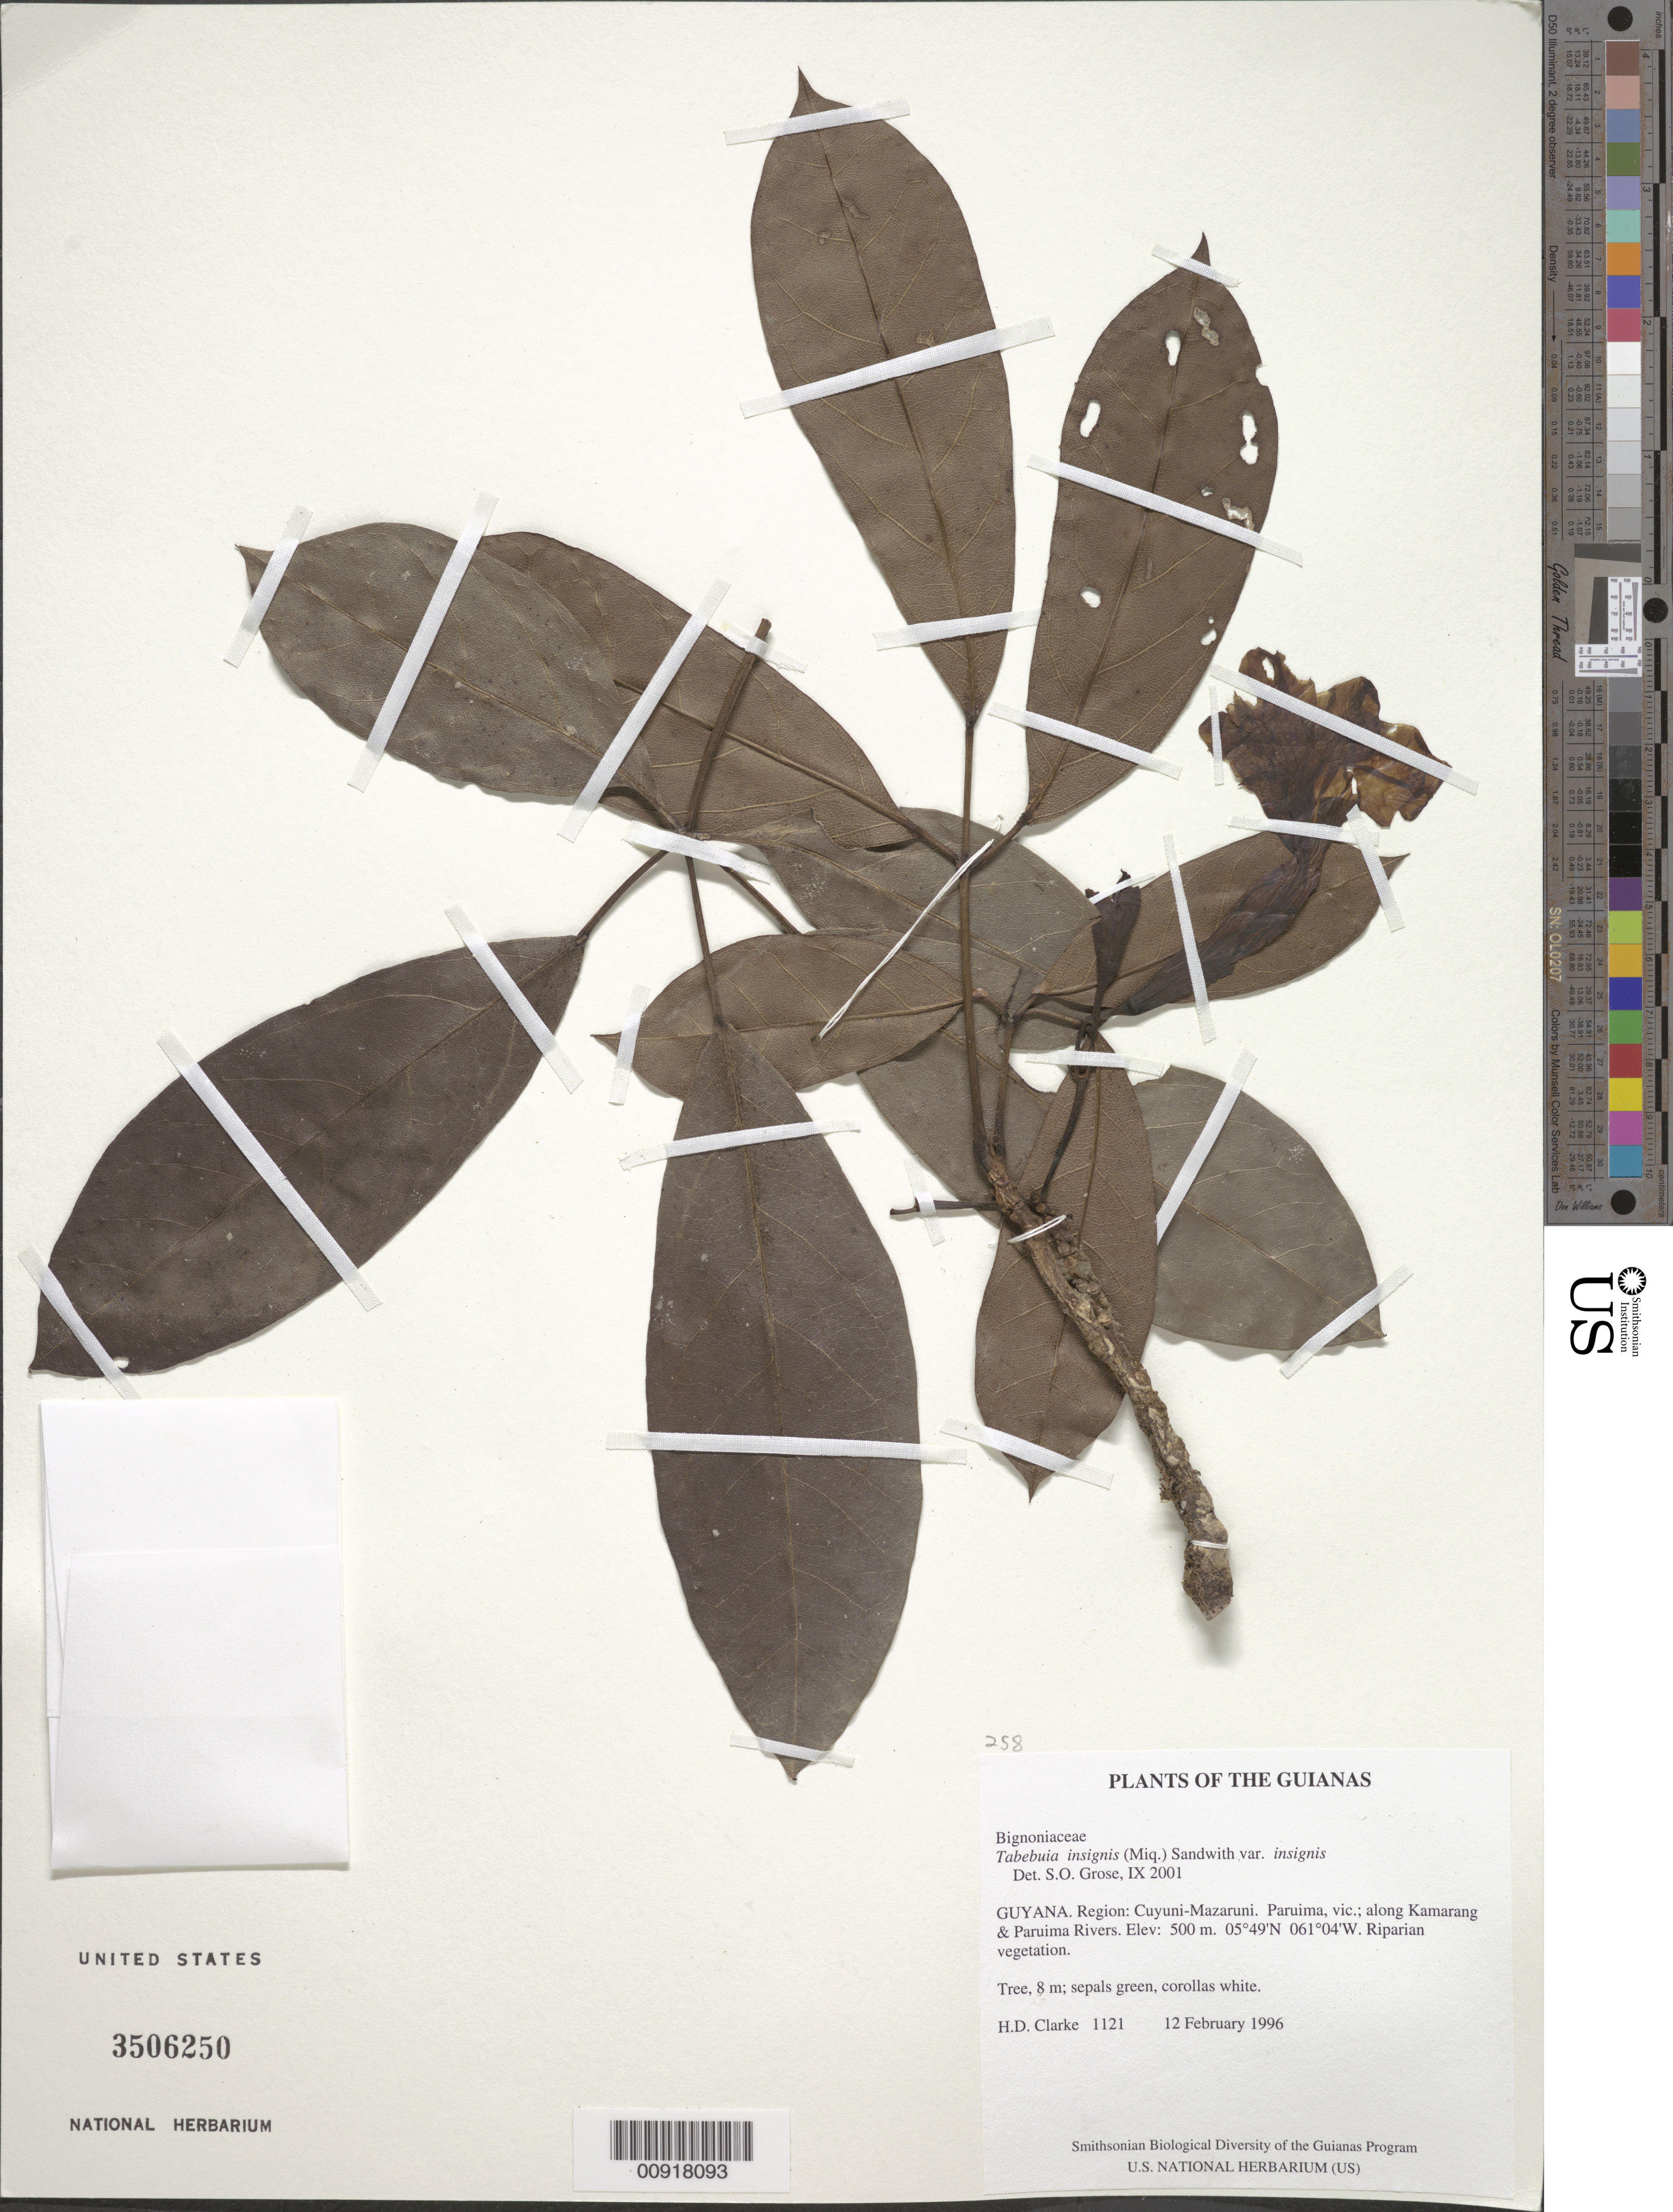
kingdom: Plantae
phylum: Tracheophyta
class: Magnoliopsida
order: Lamiales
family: Bignoniaceae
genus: Tabebuia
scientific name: Tabebuia insignis var. insignis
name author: (Miq.) Sandwith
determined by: Grose, S. O.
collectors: H. D. Clarke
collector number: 1121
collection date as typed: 12 February 1996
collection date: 1996-02-12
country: Guyana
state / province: Cuyuni-Mazaruni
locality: Paruima, vic.; along Kamarang & Paruima Rivers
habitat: Riparian vegetation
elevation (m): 500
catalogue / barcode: US 3506250